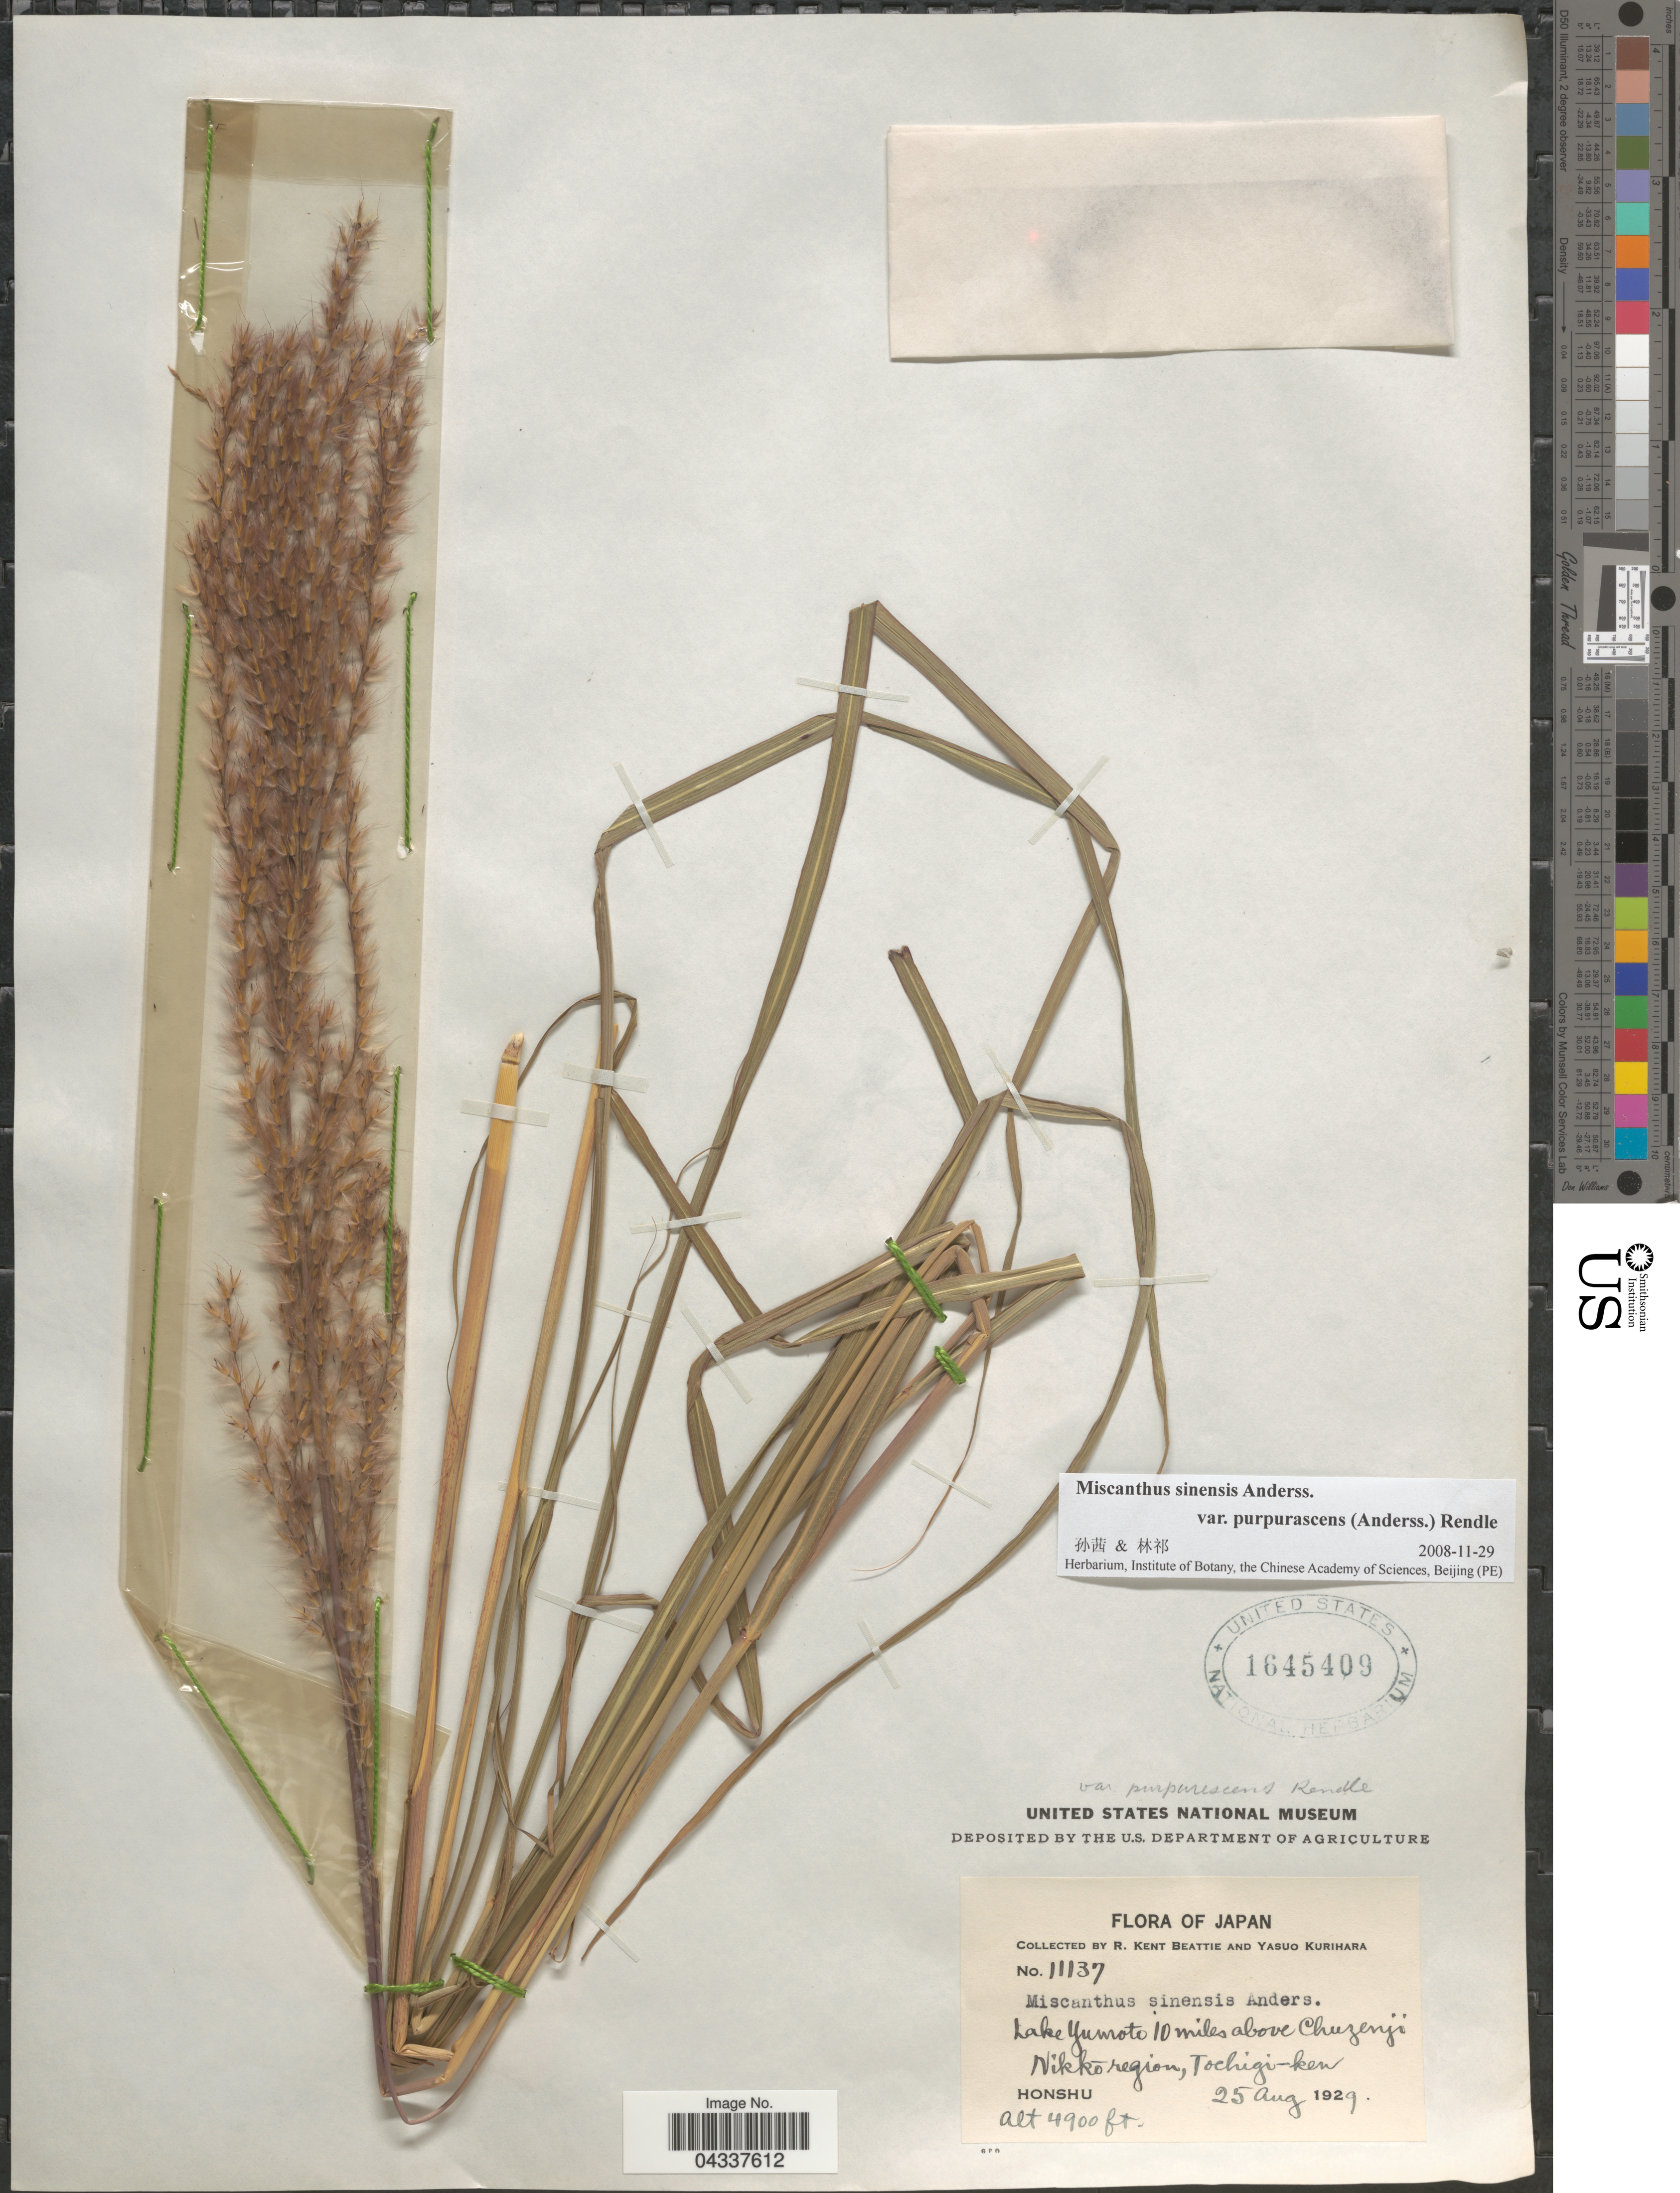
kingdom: Plantae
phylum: Tracheophyta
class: Liliopsida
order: Poales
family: Poaceae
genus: Miscanthus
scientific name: Miscanthus sinensis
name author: Andersson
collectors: R. K. Beattie & Y. Kurihara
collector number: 11137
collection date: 1929-08-25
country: Japan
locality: Lake Yumoto 10 miles above Chuzenji Nikko region, Tochigi-ken. Honshu.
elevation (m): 1494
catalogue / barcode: US 1645409